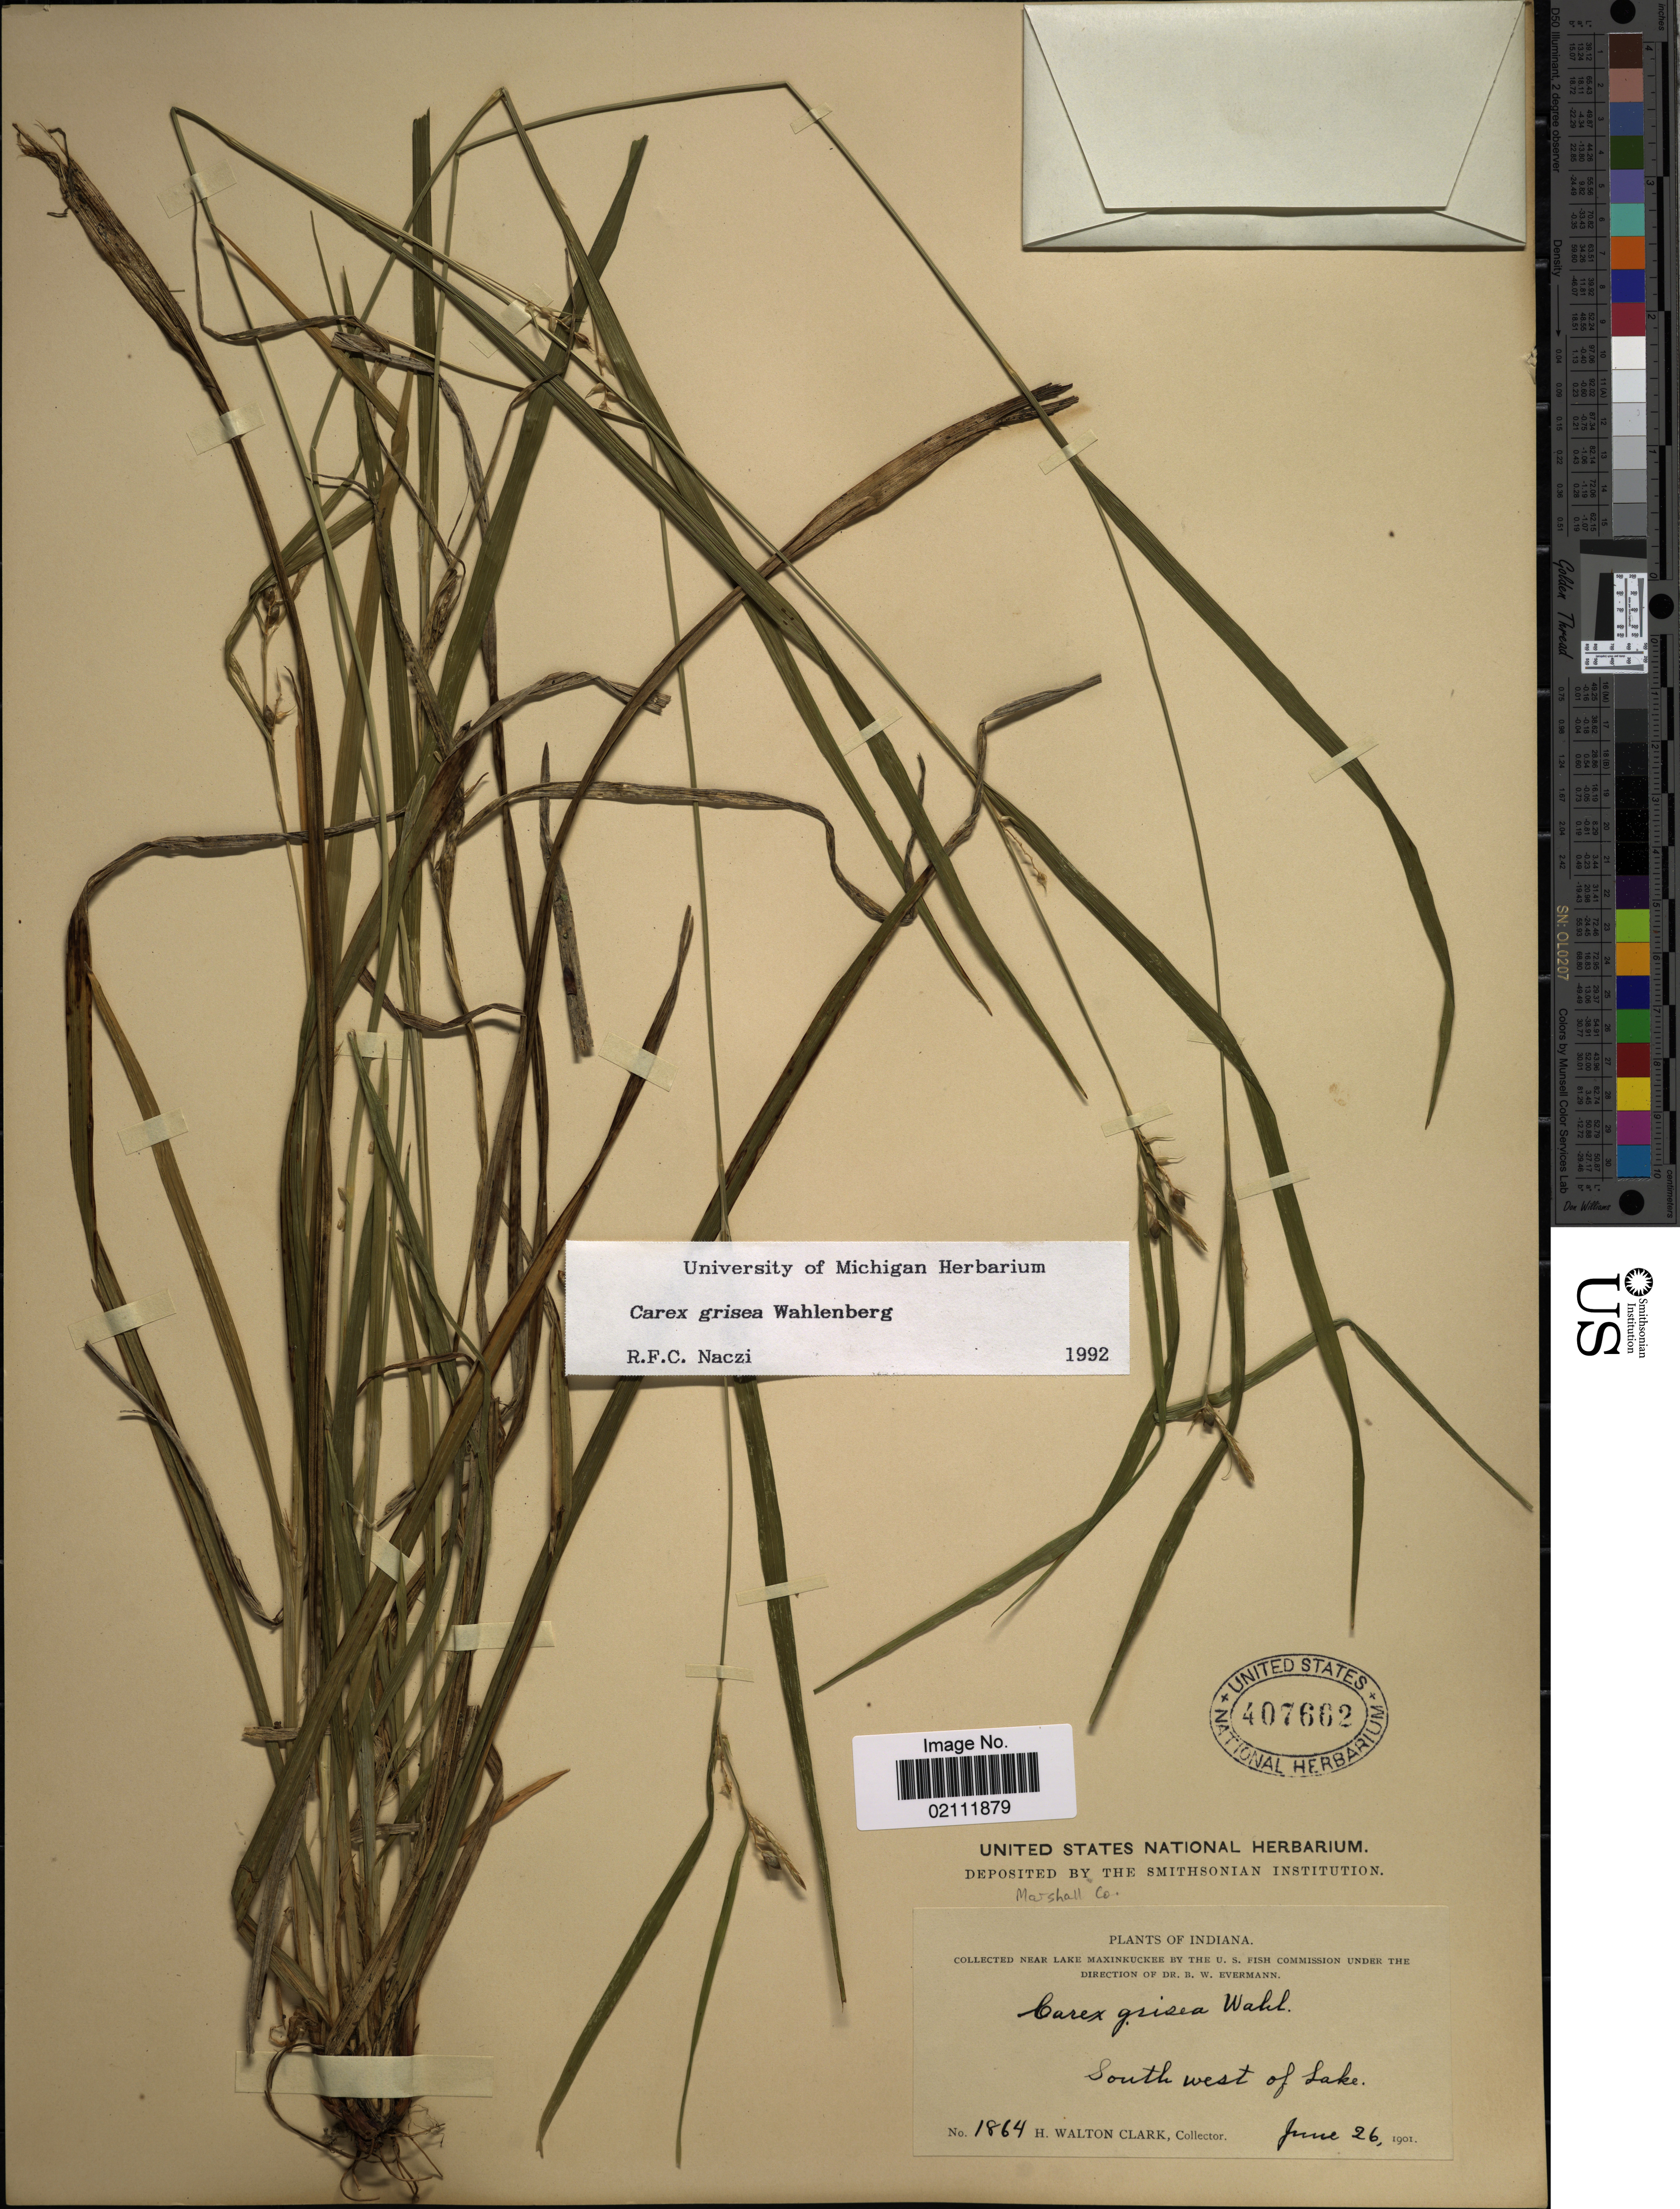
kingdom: Plantae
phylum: Tracheophyta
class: Liliopsida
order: Poales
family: Cyperaceae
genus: Carex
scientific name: Carex grisea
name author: Wahlenb.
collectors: H. W. Clark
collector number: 1864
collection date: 1901-06-26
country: United States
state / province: Indiana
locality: Near Lake Maxinkuckee , South west of Lake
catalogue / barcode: US 407662